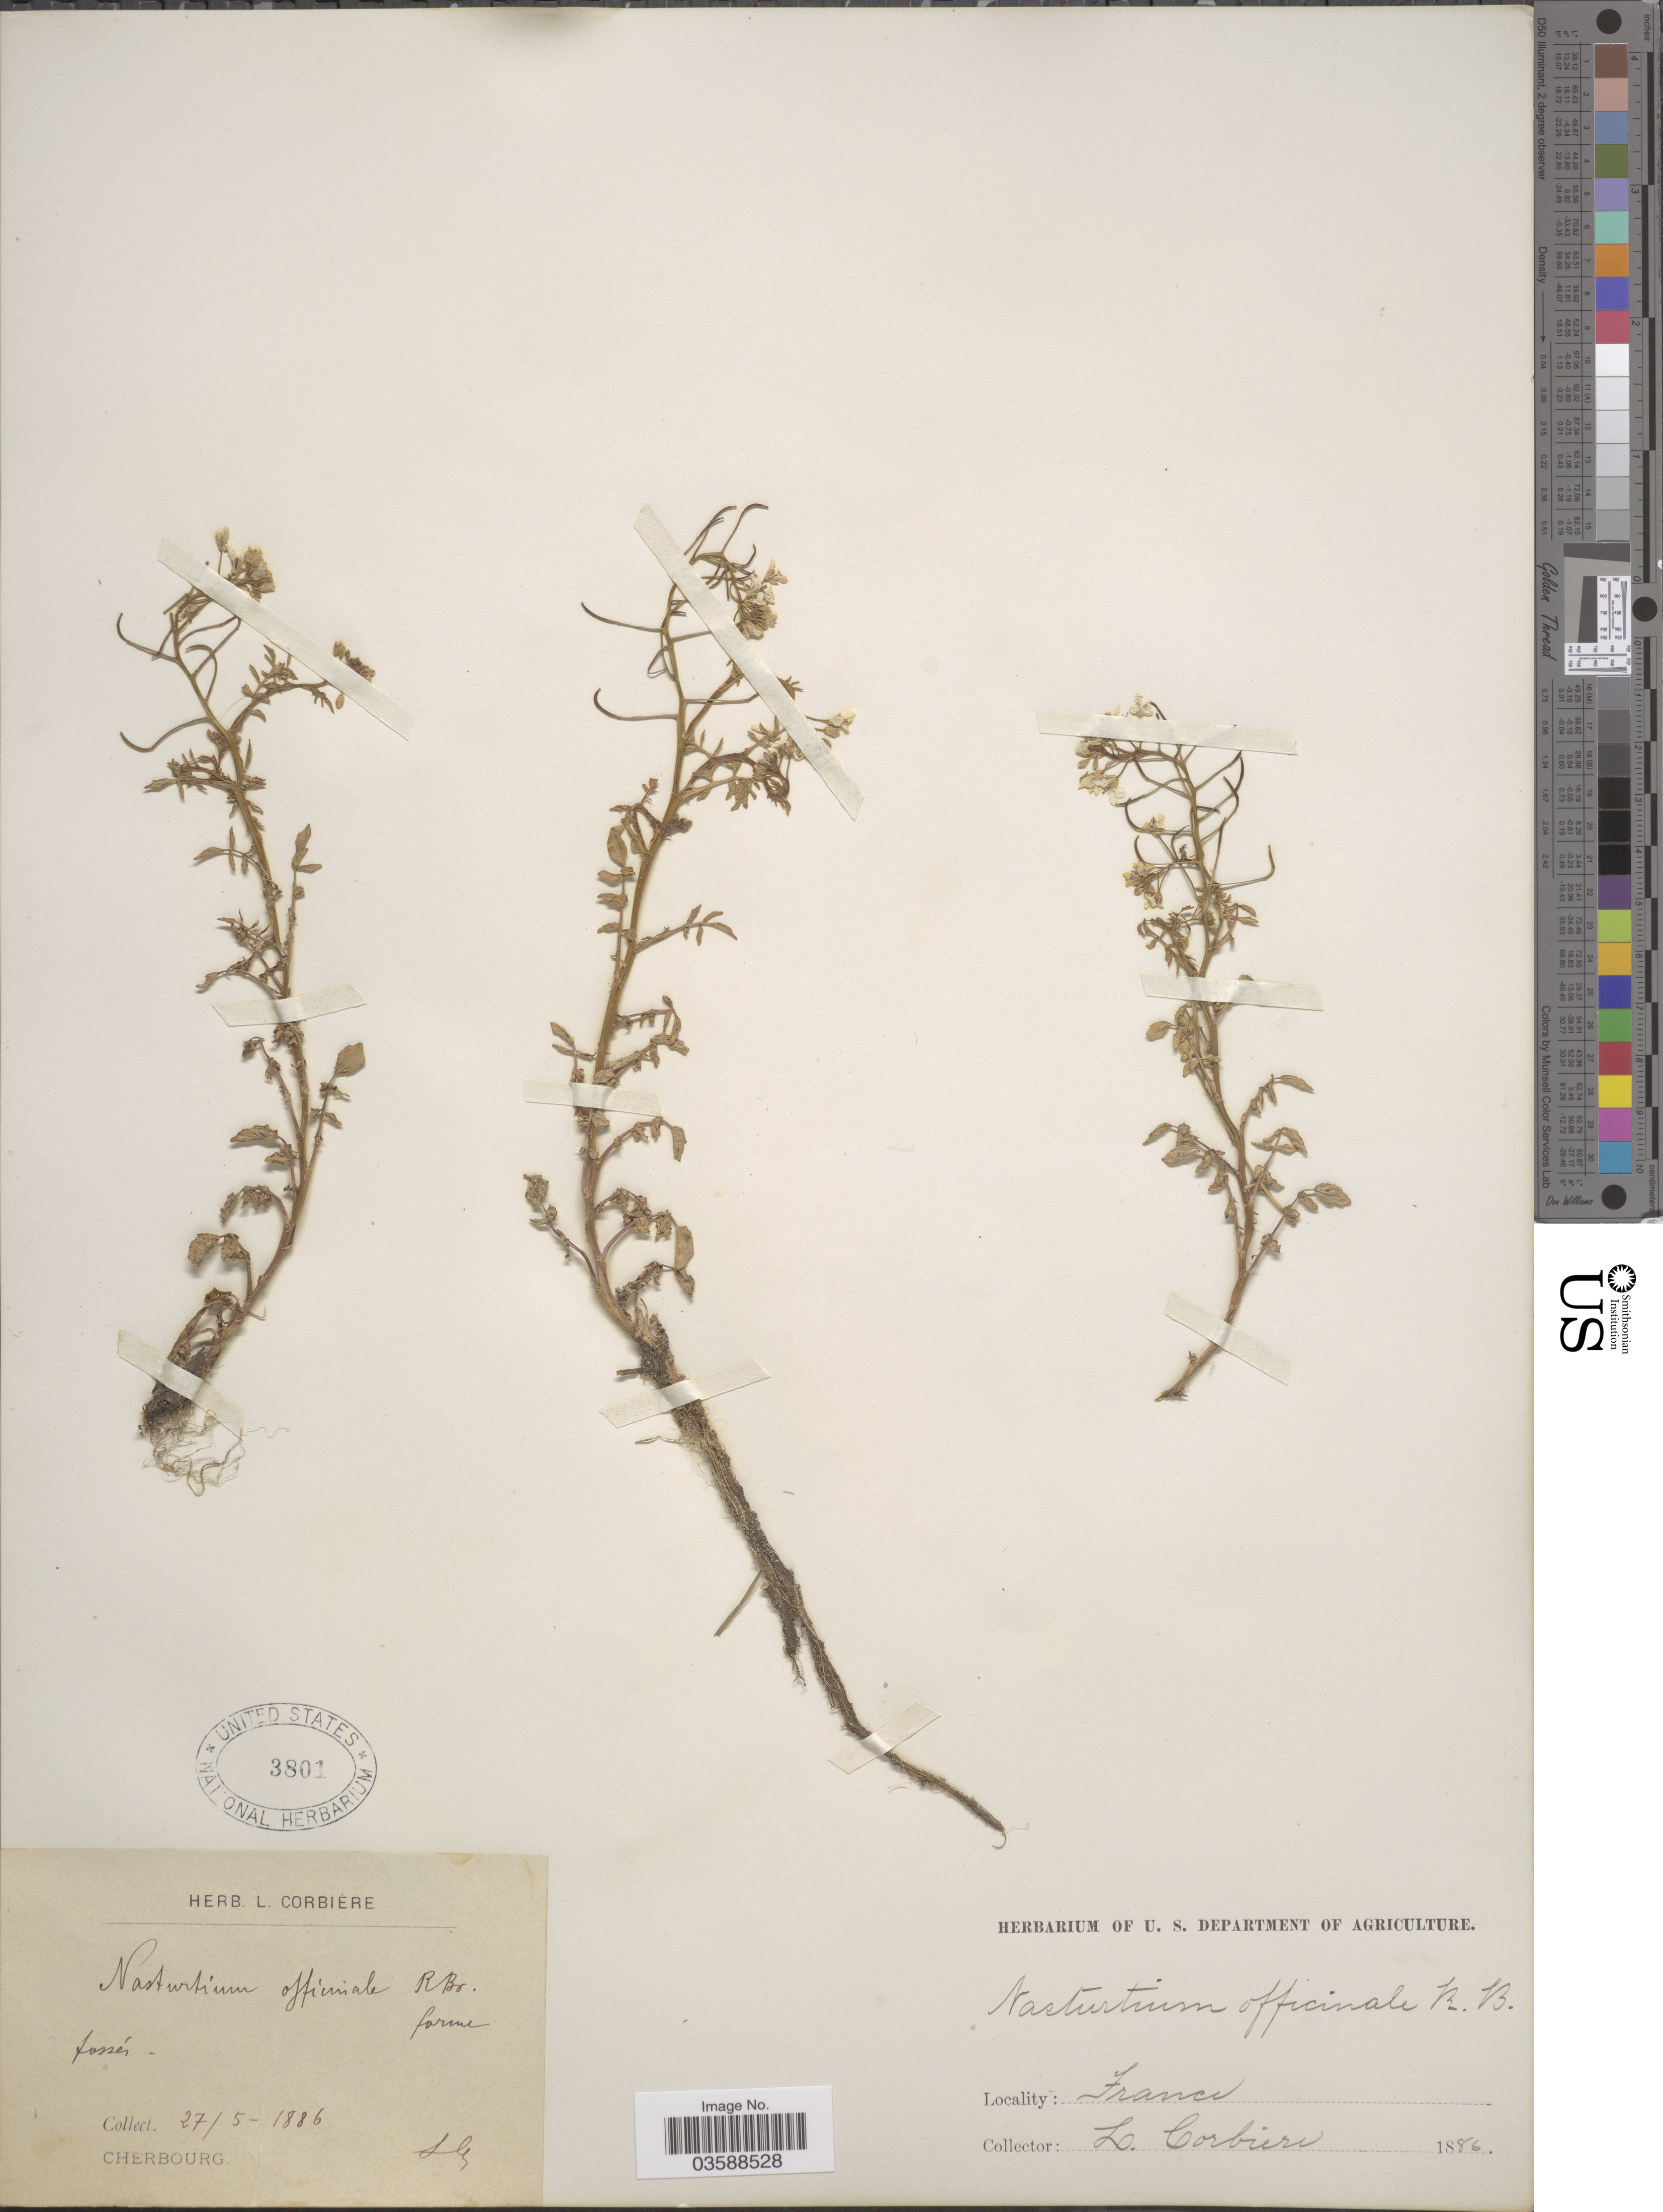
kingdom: Plantae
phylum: Tracheophyta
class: Magnoliopsida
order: Brassicales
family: Brassicaceae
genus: Nasturtium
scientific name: Nasturtium officinale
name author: R. Br.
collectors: L. Corbière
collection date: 1886-05-27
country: France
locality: Cherbourg.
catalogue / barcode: US 3801